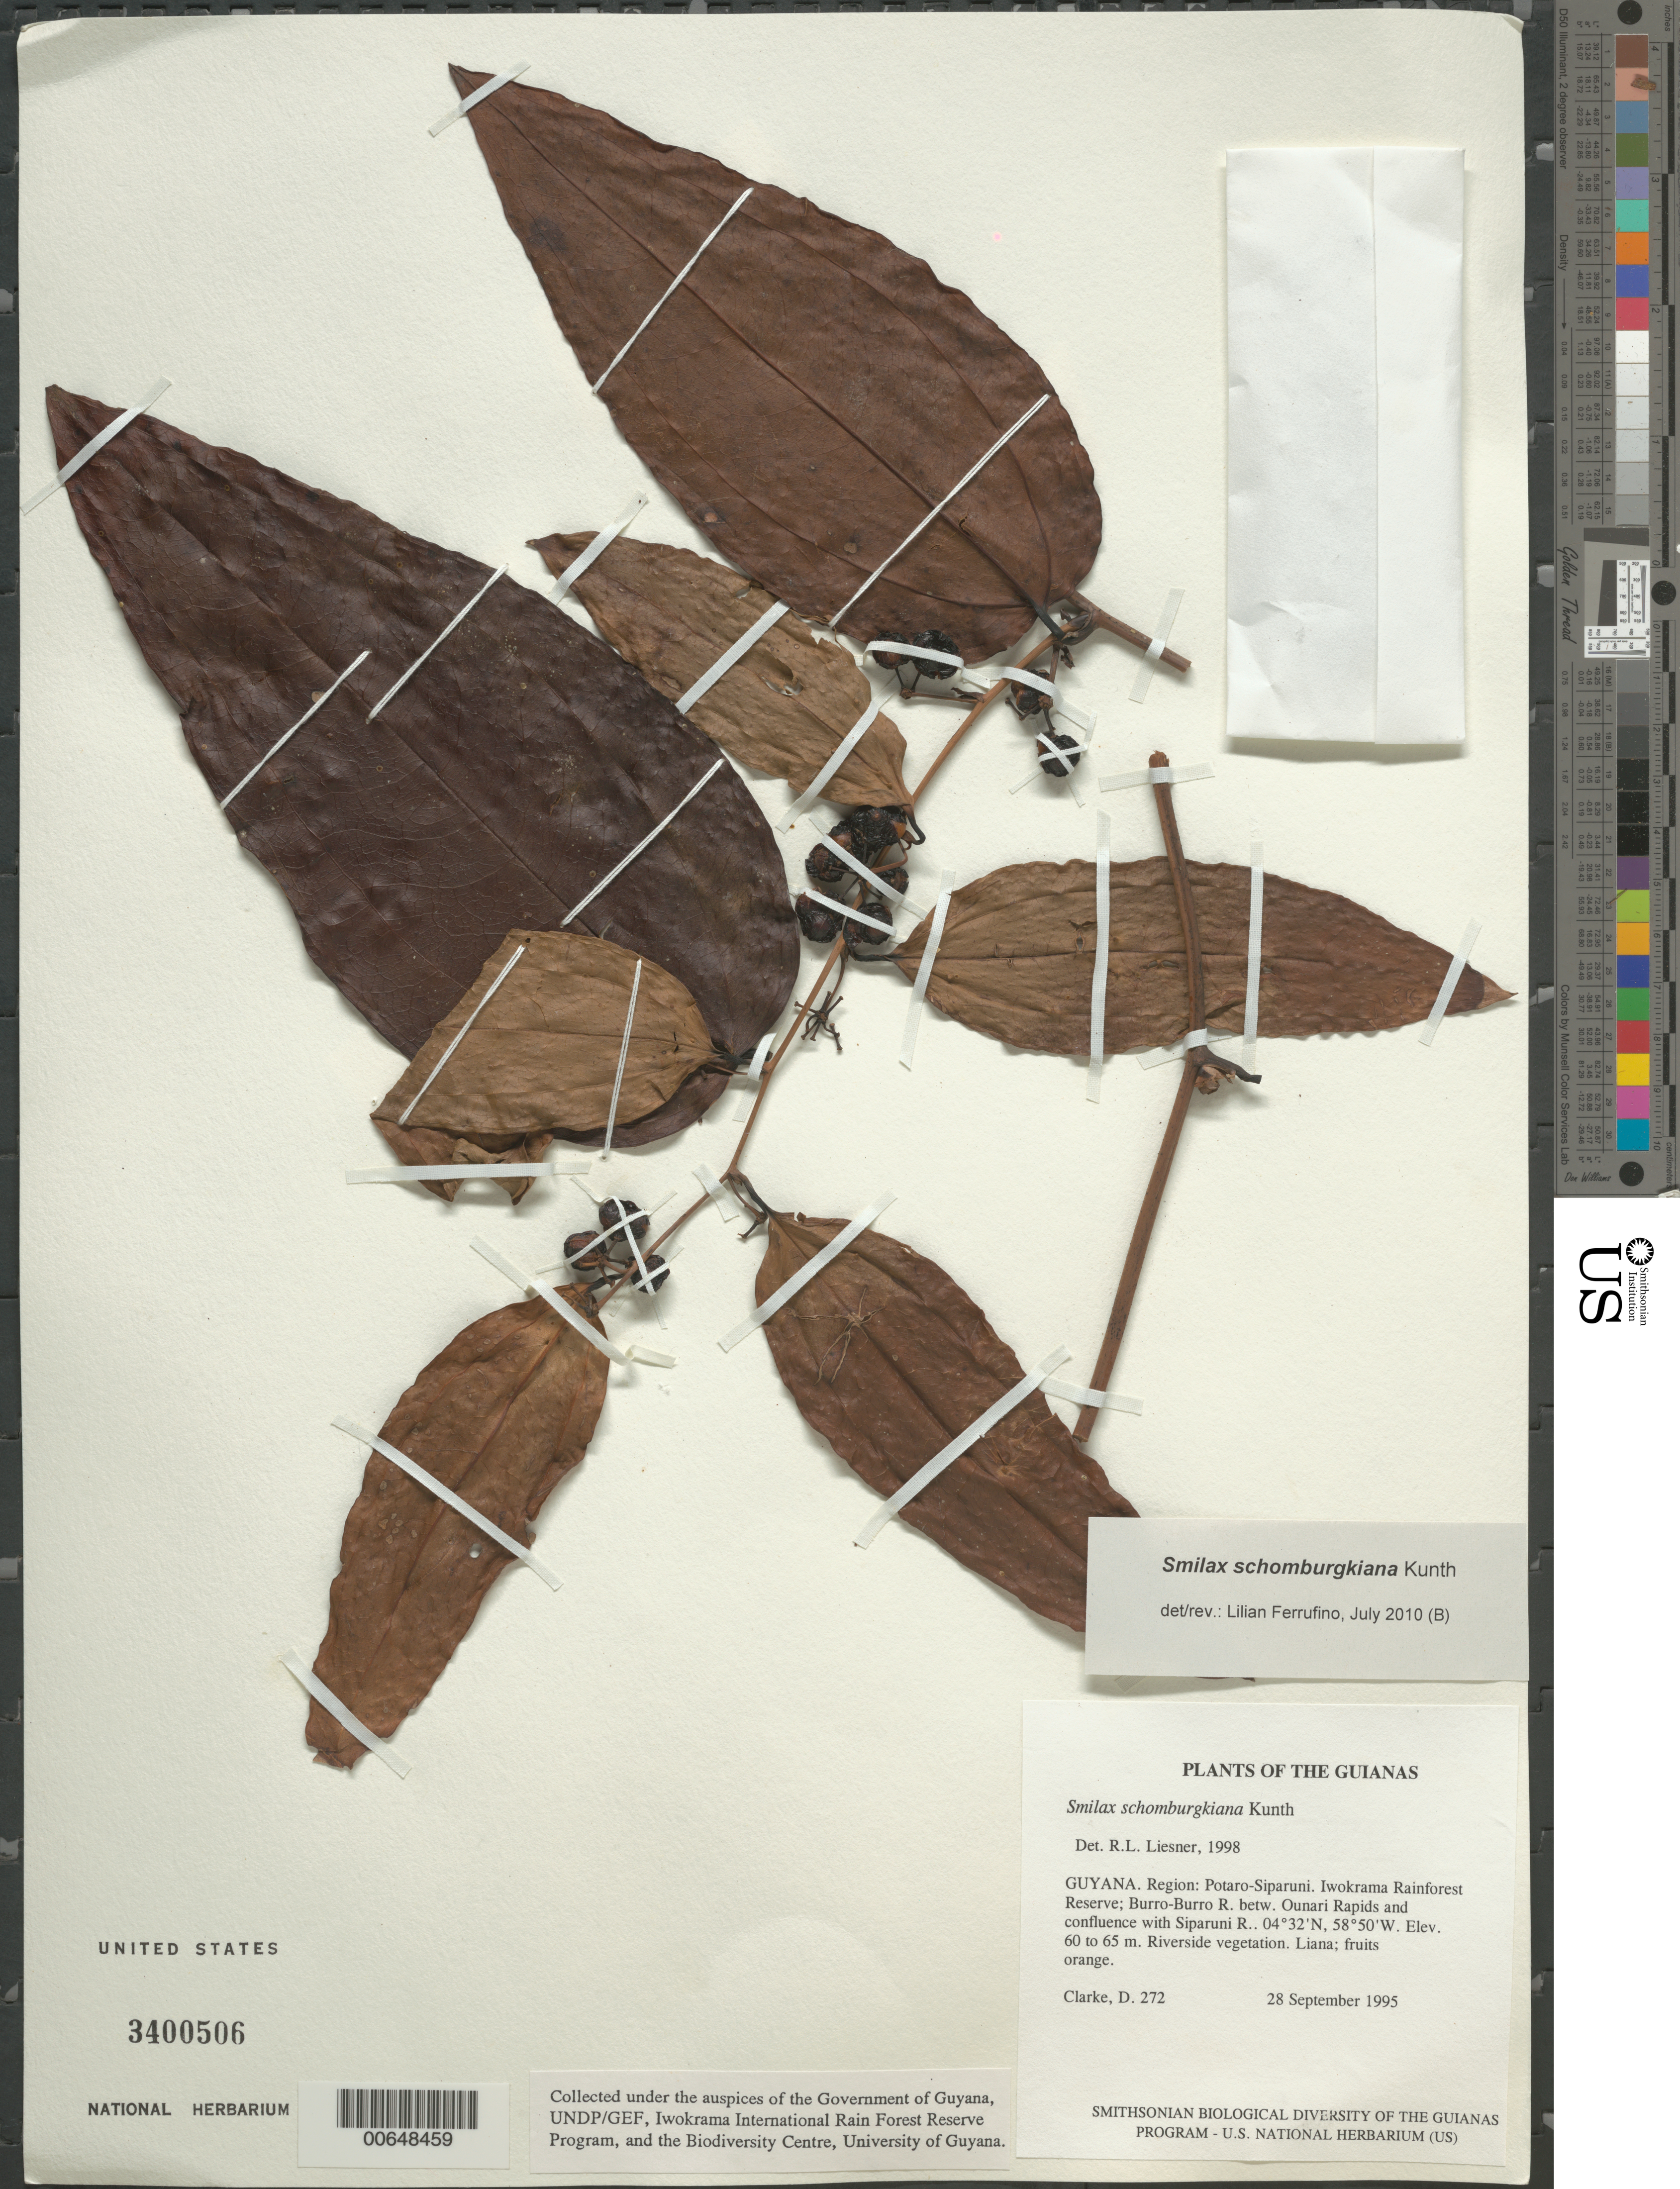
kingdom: Plantae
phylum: Tracheophyta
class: Liliopsida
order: Liliales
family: Smilacaceae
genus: Smilax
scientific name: Smilax schomburgkiana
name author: Kunth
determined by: DeFilipps, R. A.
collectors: H. D. Clarke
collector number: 272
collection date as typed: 28 September 1995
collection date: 1995-09-28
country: Guyana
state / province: Potaro-Siparuni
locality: Iwokrama Rainforest Reserve; Burro-Burro R. betw. Dunari Rapids and confluence with Siparuni R.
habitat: Riverside vegetation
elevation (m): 60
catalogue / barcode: US 3400506